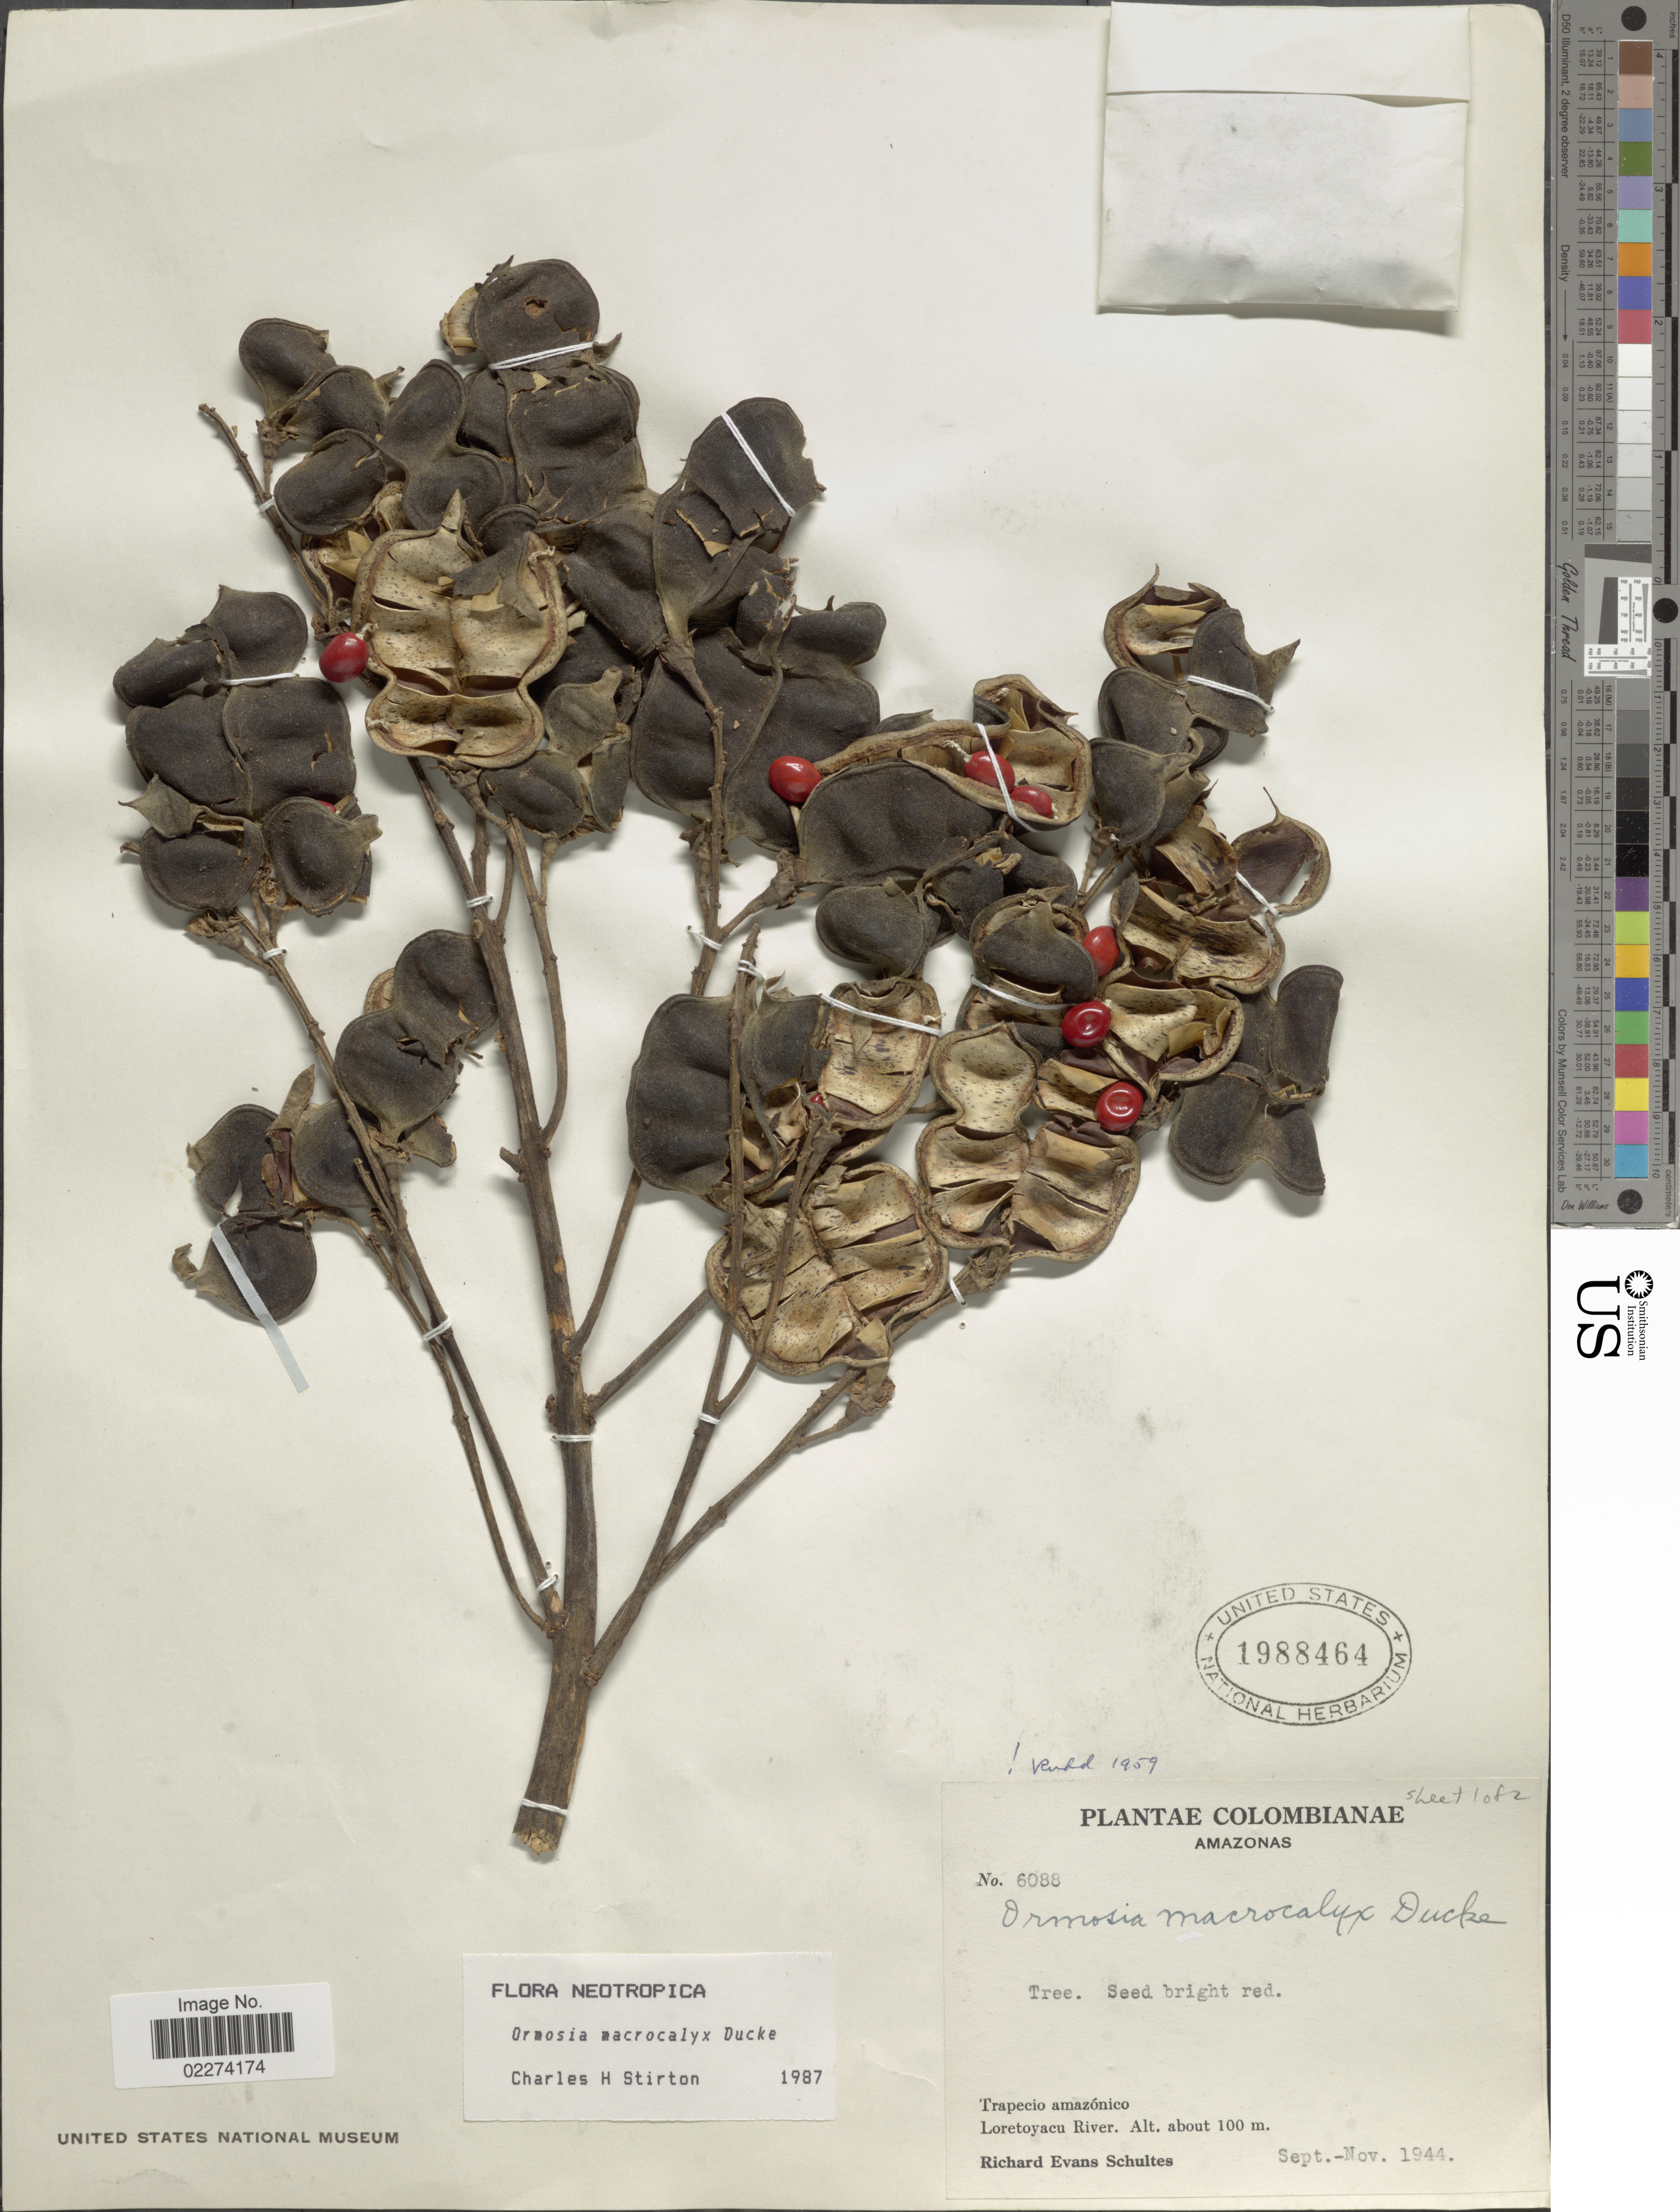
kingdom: Plantae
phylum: Tracheophyta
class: Magnoliopsida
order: Fabales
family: Fabaceae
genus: Ormosia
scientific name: Ormosia macrocalyx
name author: Ducke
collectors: R. E. Schultes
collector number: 6088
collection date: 1944-09/1944-11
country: Colombia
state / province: Amazônas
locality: Trapecio amazonico, Loretoyacu River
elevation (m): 100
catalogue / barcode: US 1988464